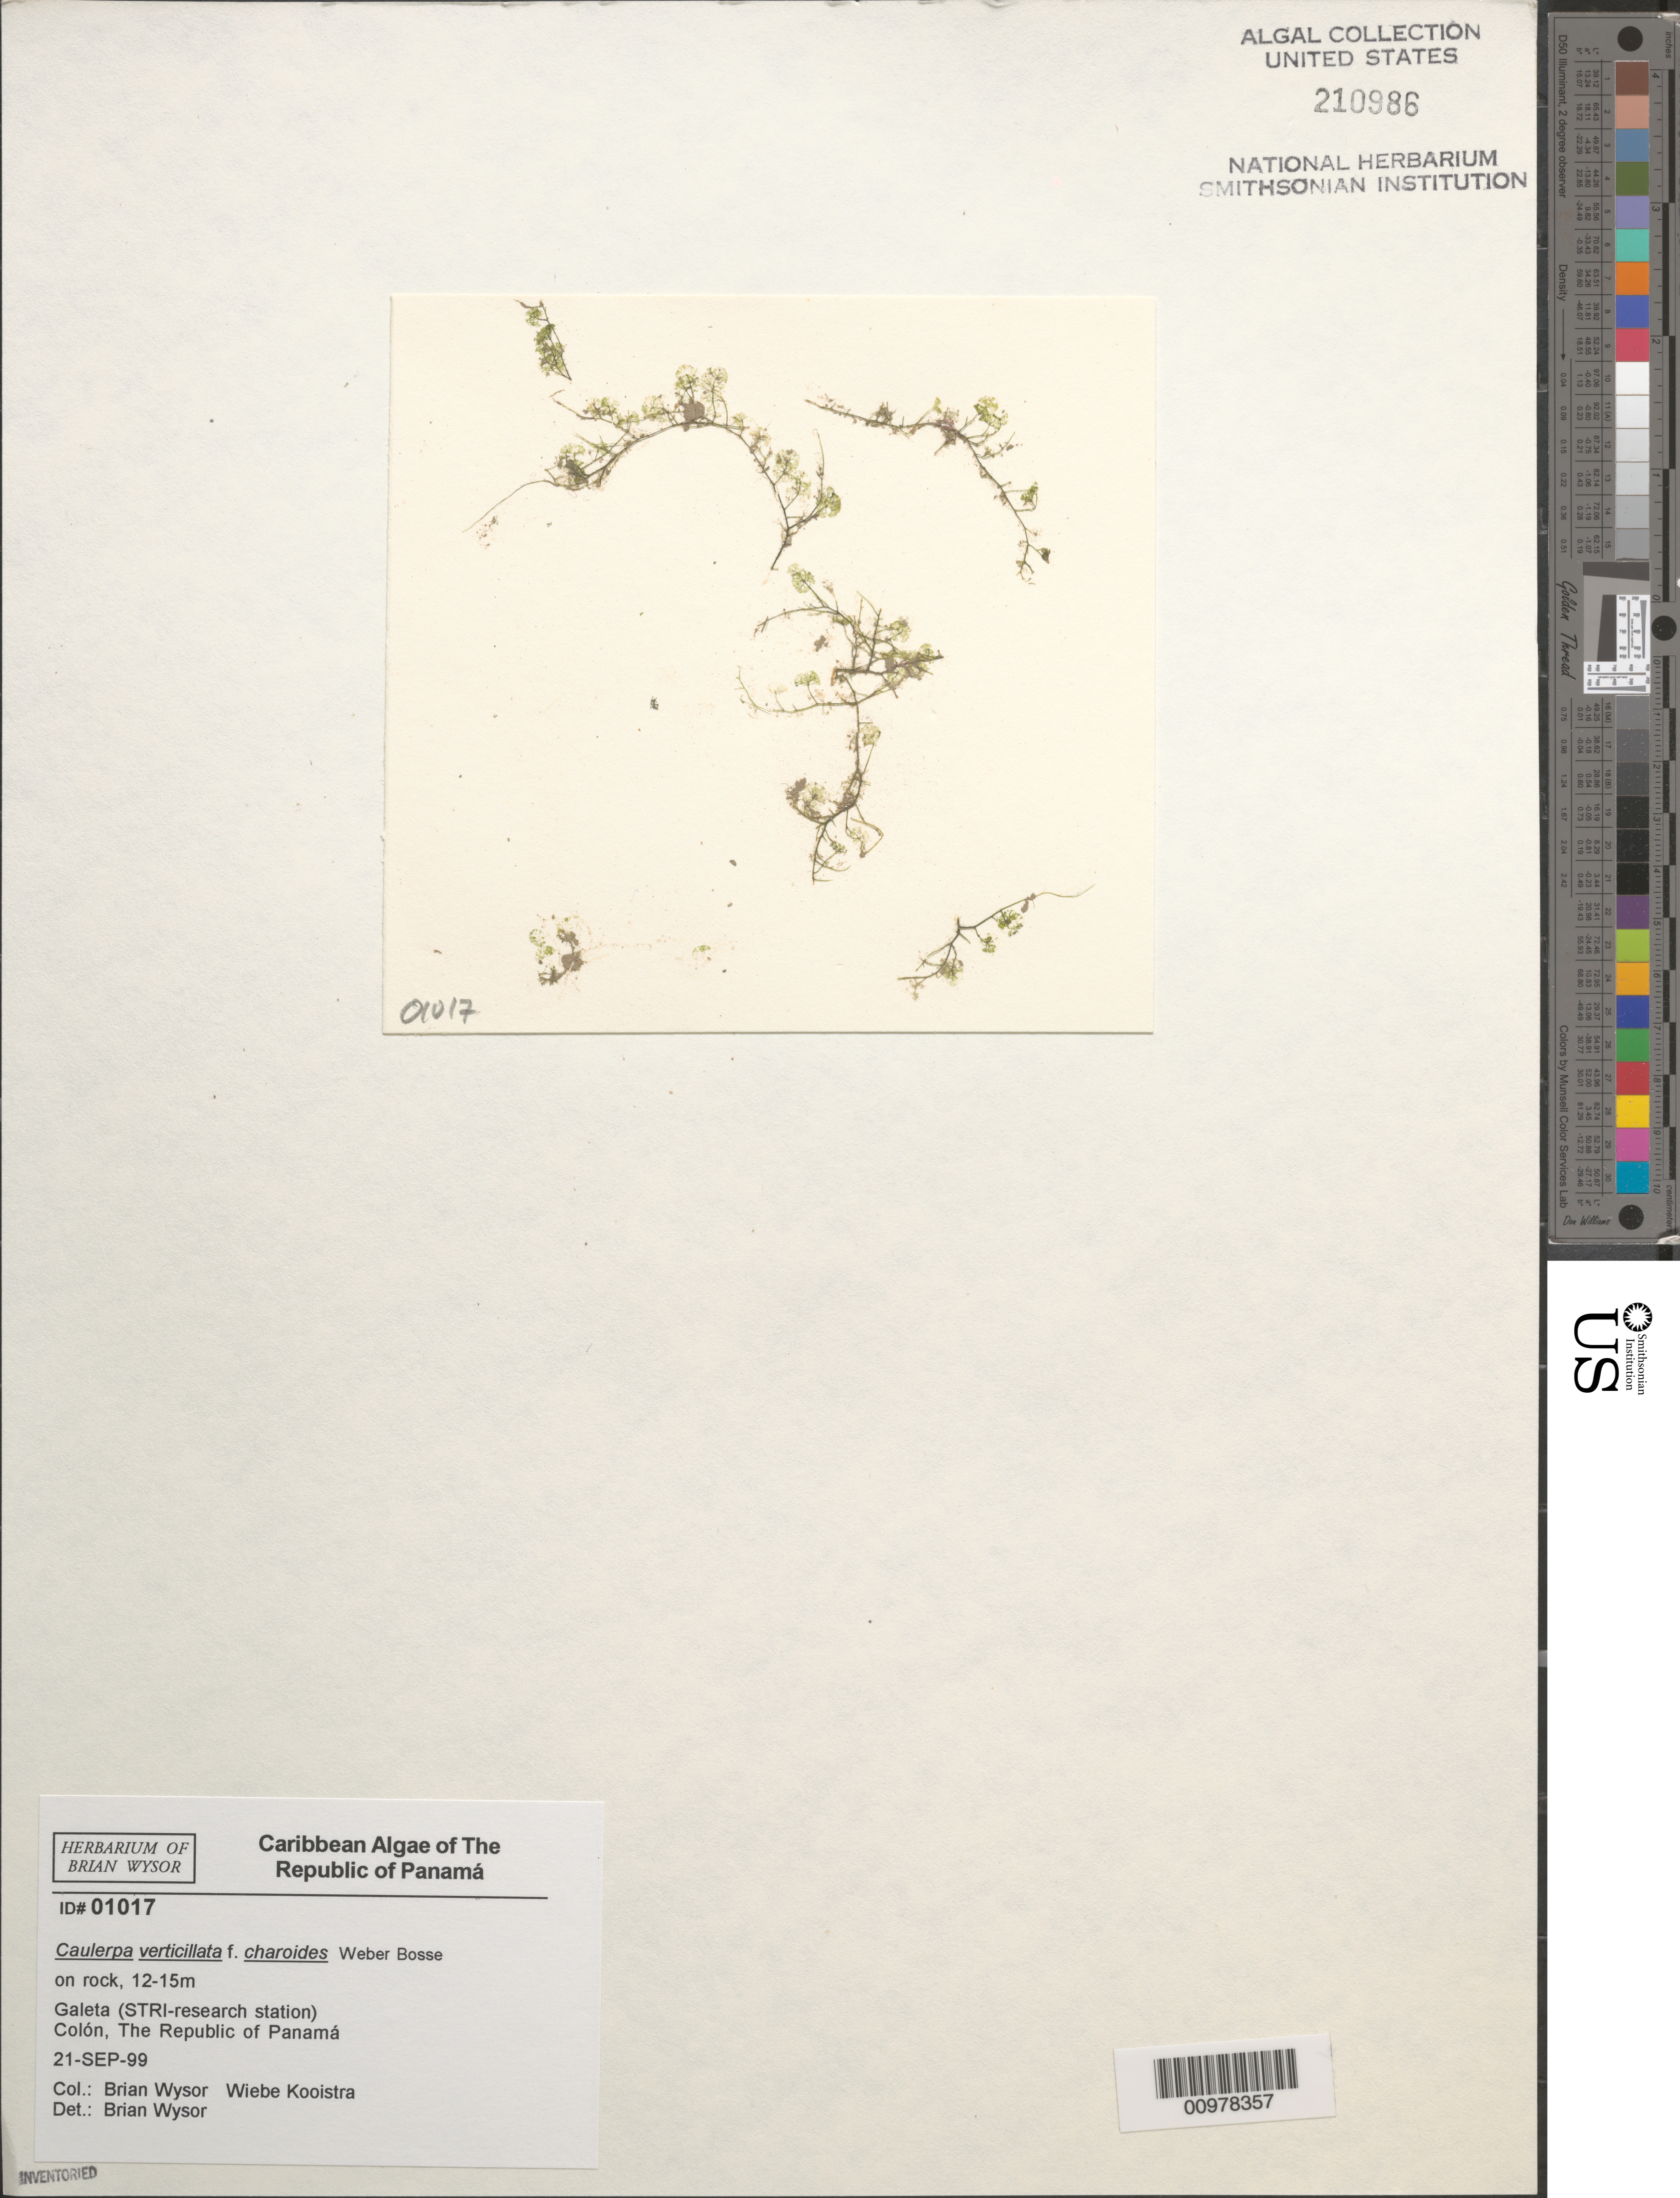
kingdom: Plantae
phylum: Chlorophyta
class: Ulvophyceae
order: Bryopsidales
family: Caulerpaceae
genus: Caulerpa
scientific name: Caulerpa verticillata f. charoides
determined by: Wysor, B.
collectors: B. Wysor & W. Kooistra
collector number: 01017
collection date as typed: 21 Sep 1999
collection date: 1999-09-21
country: Panama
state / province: Colón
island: Galeta Island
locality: STRI (Smithsonian Tropical Research Institute) research station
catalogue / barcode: US 210986